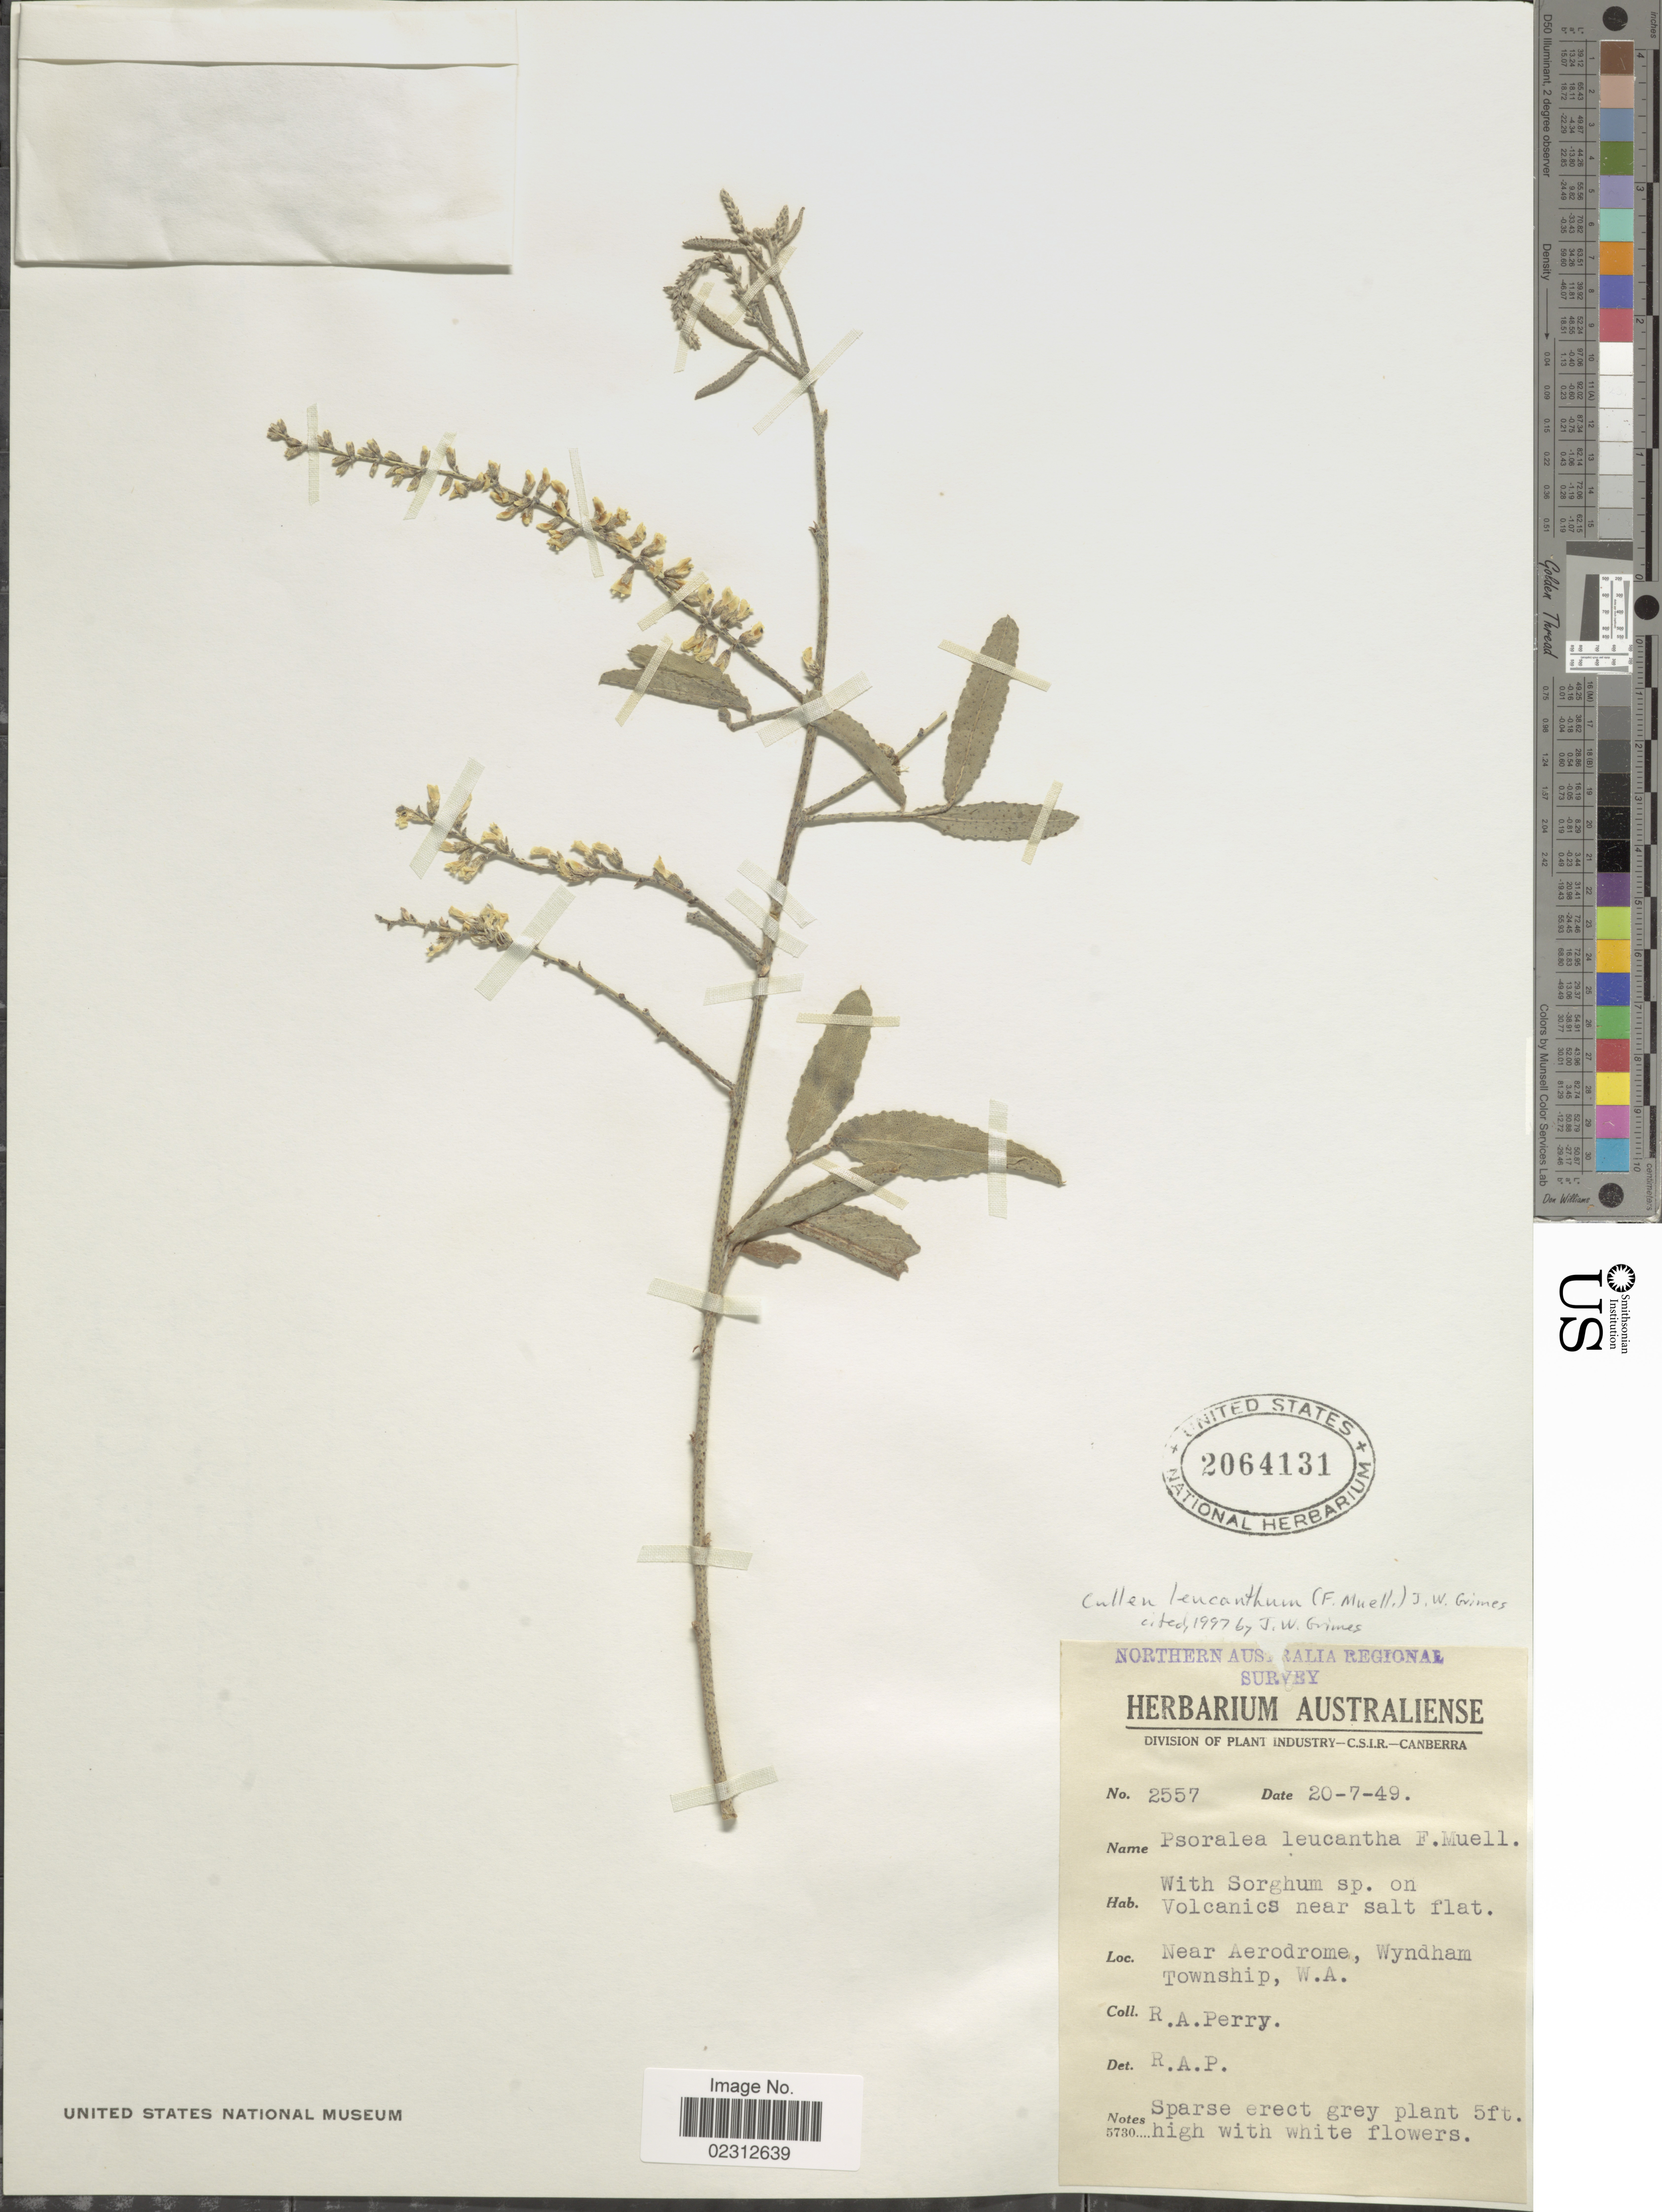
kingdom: Plantae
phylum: Tracheophyta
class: Magnoliopsida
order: Fabales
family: Fabaceae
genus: Cullen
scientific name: Cullen leucanthum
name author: (F. Muell.) J.W. Grimes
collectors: Perry, R. A.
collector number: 2557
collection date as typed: Transcribed d/m/y: 20/7/49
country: Australia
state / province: Western Australia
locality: Near Aerodrome, Wyndham Township, W.A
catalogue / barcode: US 2064131